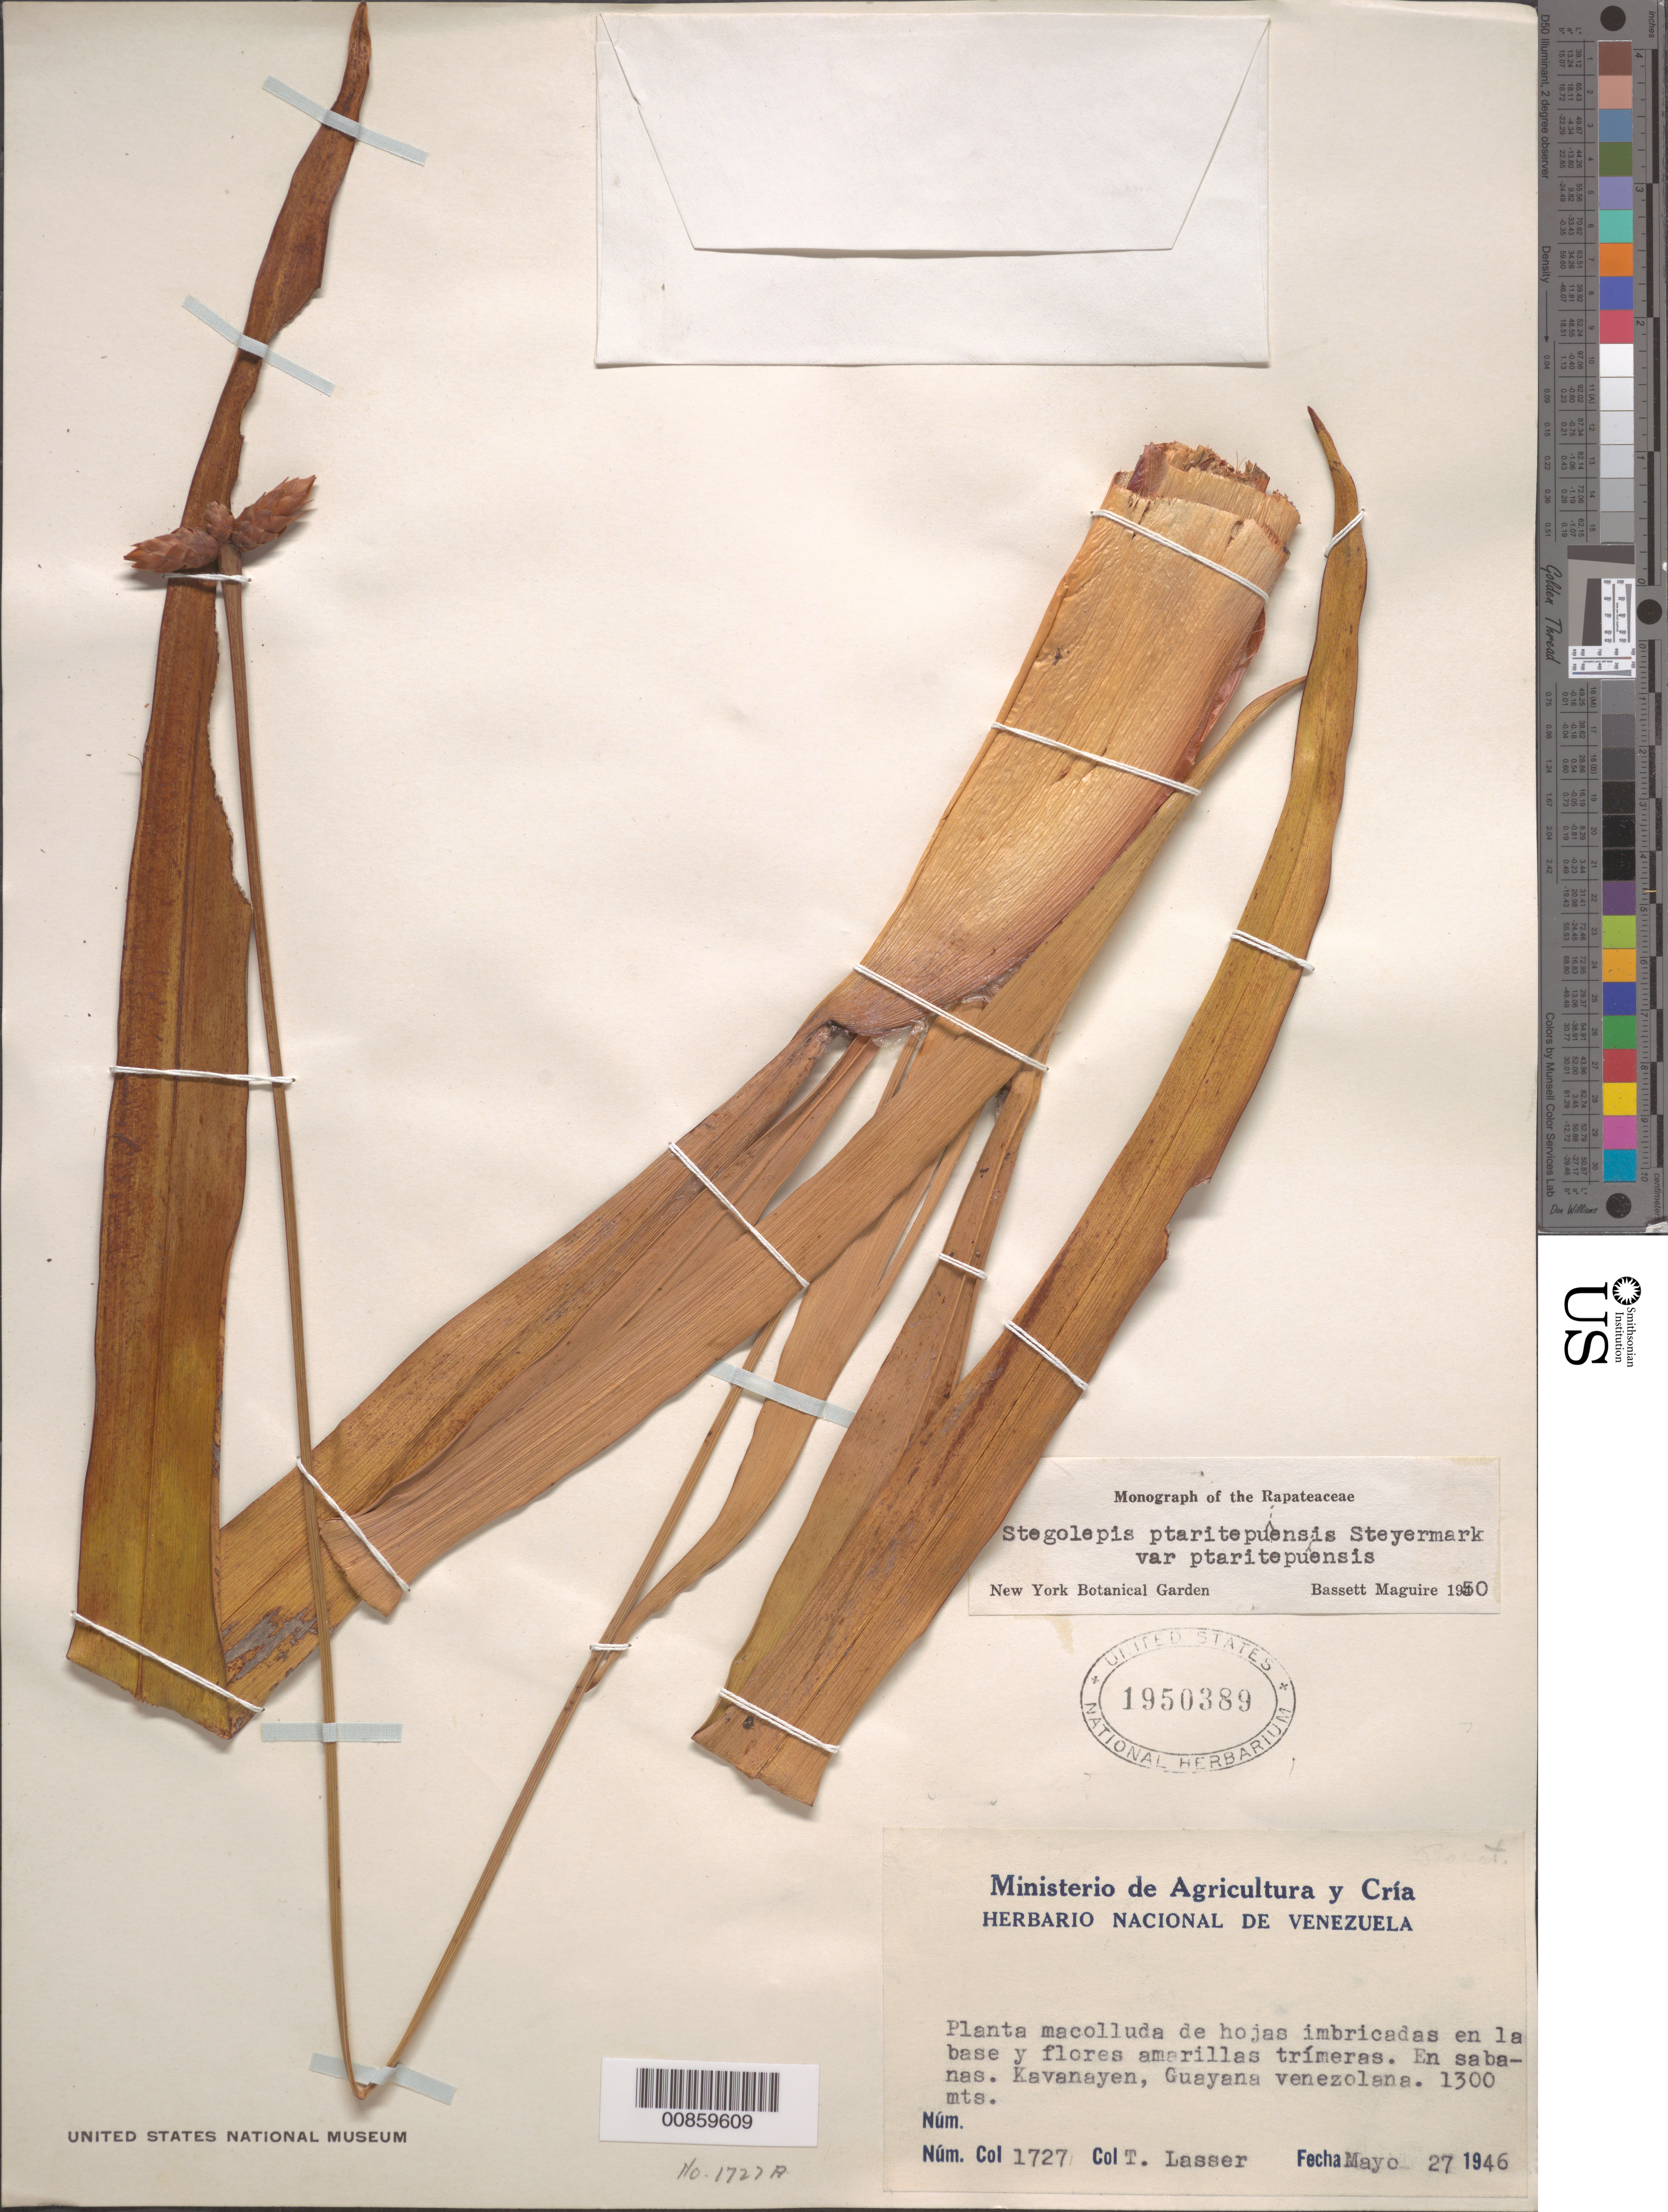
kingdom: Plantae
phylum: Tracheophyta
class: Liliopsida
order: Poales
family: Rapateaceae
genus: Stegolepis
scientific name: Stegolepis ptaritepuiensis var. ptaritepuiensis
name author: Steyerm.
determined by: Maguire, Bassett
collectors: T. Lasser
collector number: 1727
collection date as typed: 27-May-46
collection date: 1946-05-27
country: Venezuela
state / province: Bolívar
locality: Kavanayén, Guayana Venezolana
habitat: Sabana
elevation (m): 1300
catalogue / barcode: US 1950389